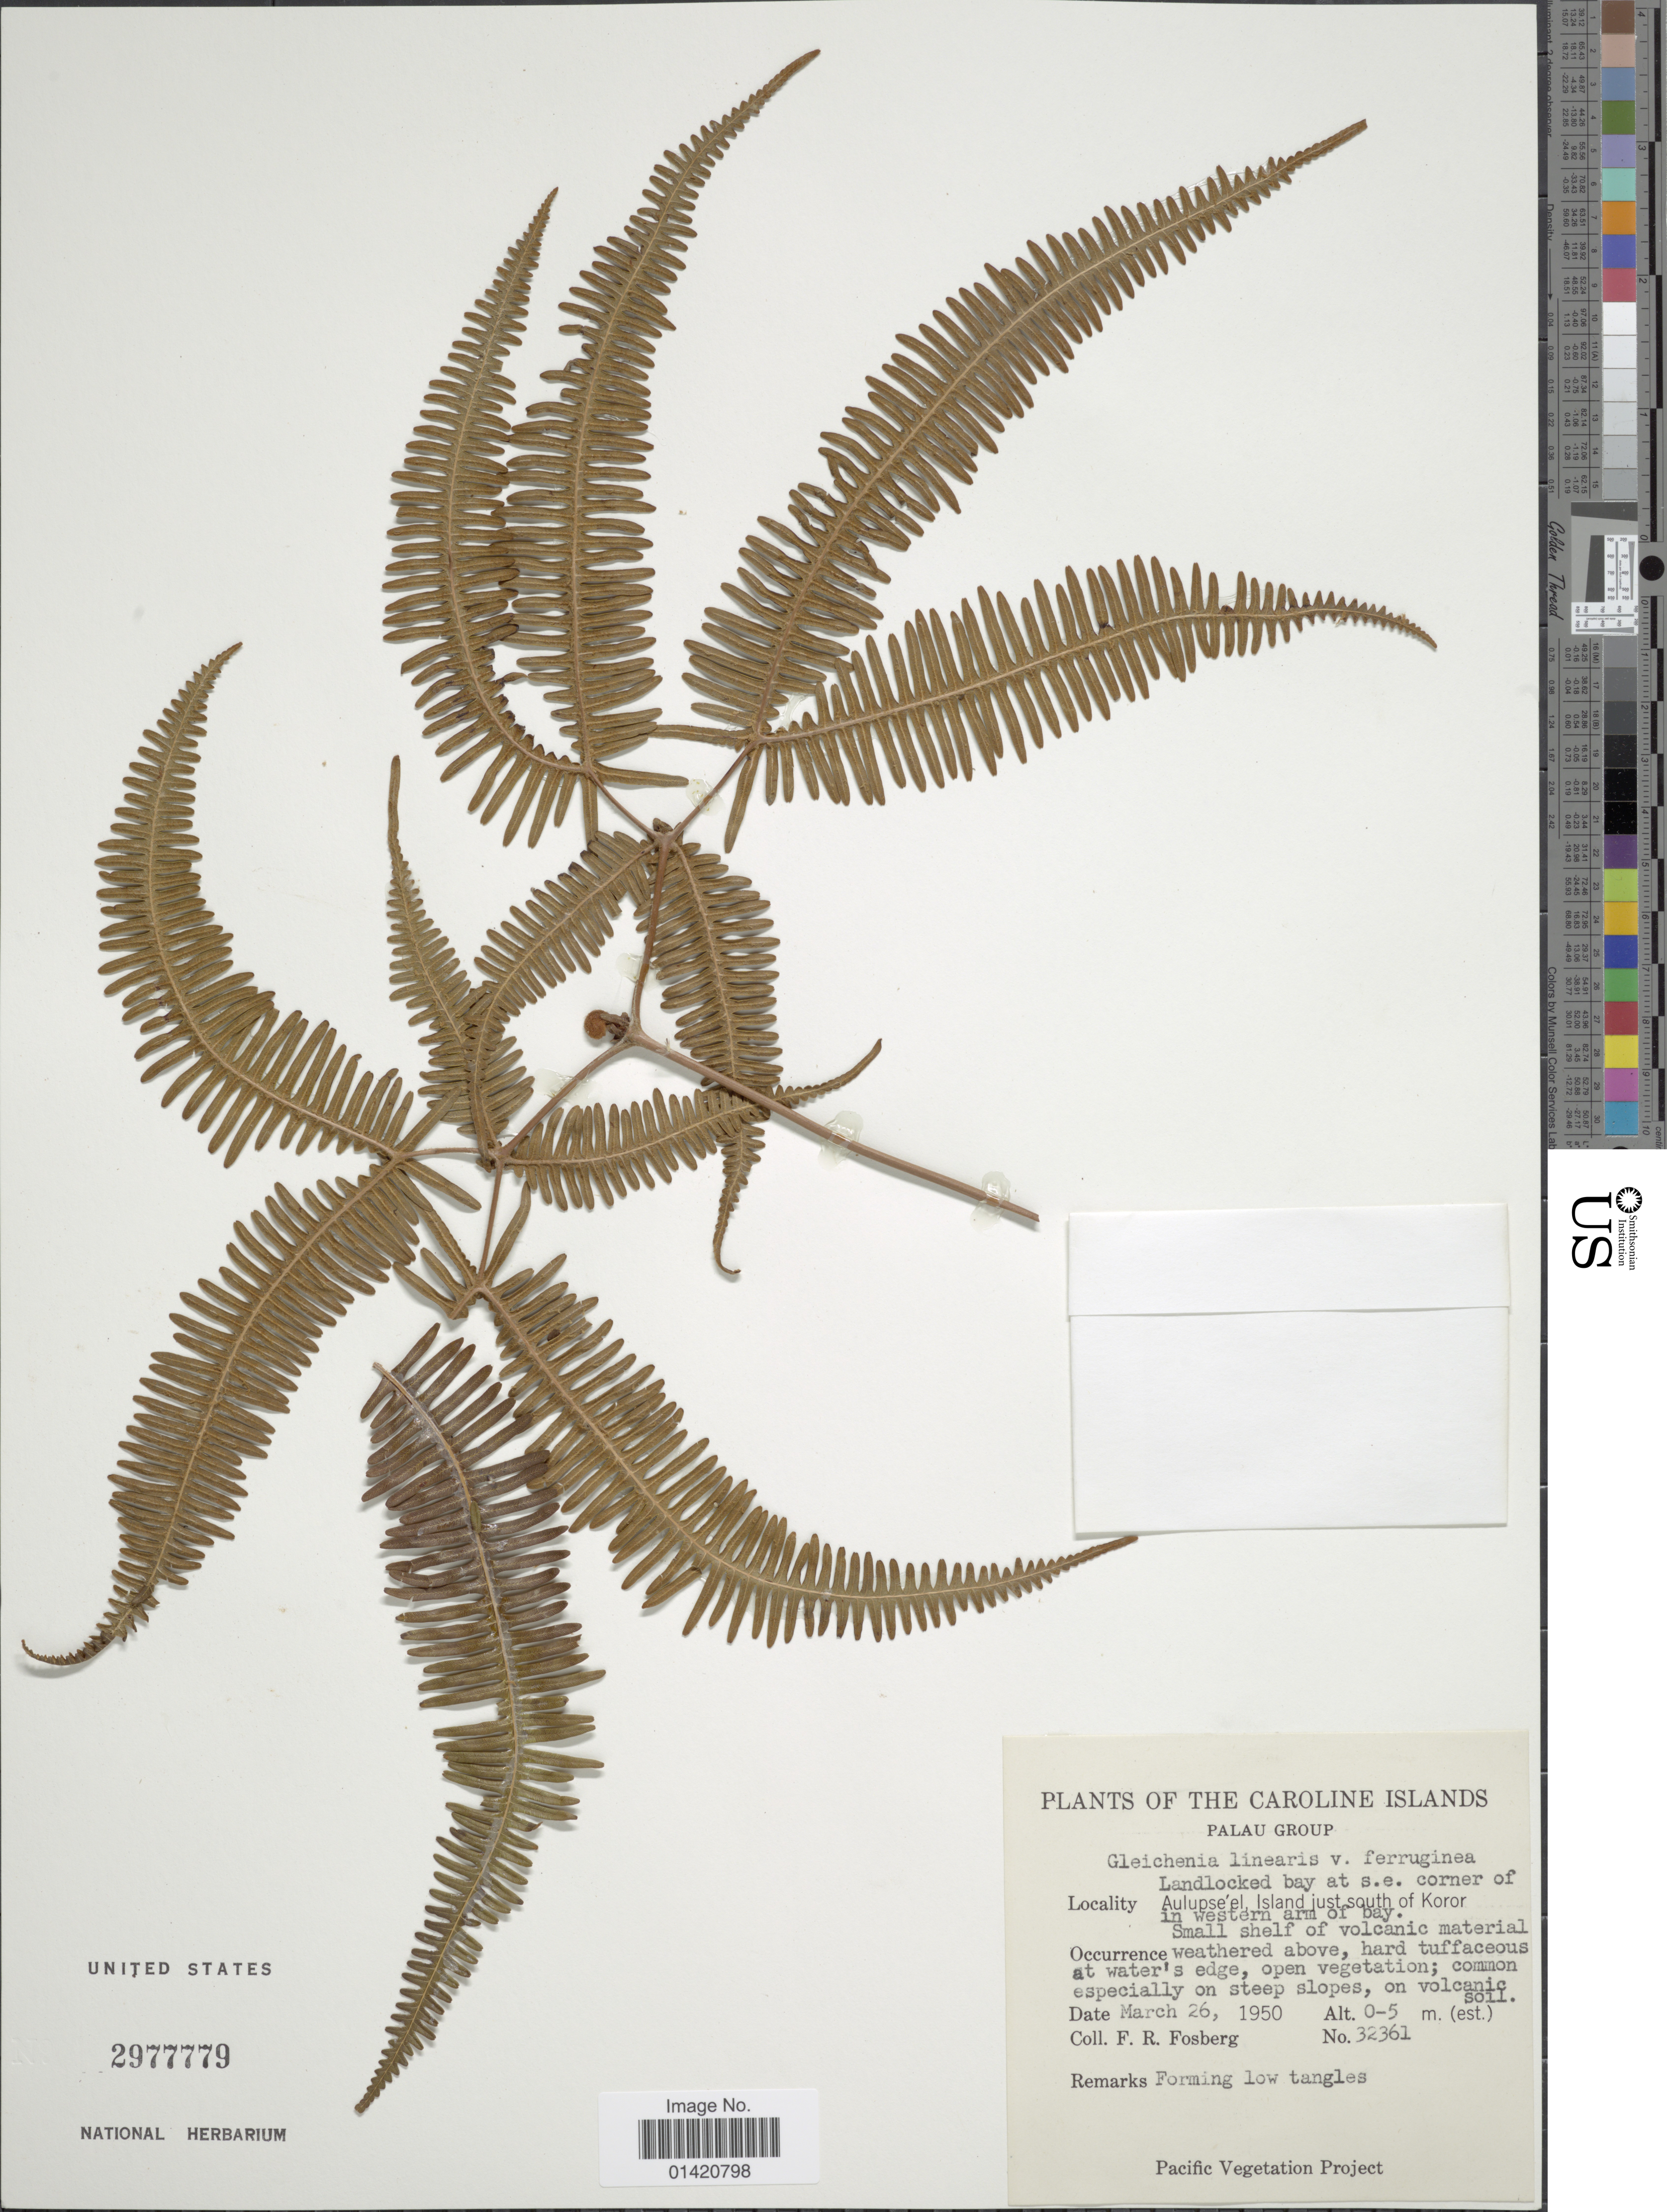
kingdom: Plantae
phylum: Tracheophyta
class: Polypodiopsida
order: Gleicheniales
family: Gleicheniaceae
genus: Dicranopteris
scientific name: Dicranopteris linearis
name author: (Burm. f.) Underw.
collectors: F. R. Fosberg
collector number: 32361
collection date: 1950-03-26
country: Palau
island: Ulebsechel [Aulupse'el]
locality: Palau Group, landlocked bay at s.e. corner of Aulupse ' el Island just south of Koror in western arm of bay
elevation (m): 0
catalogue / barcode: US 2977779